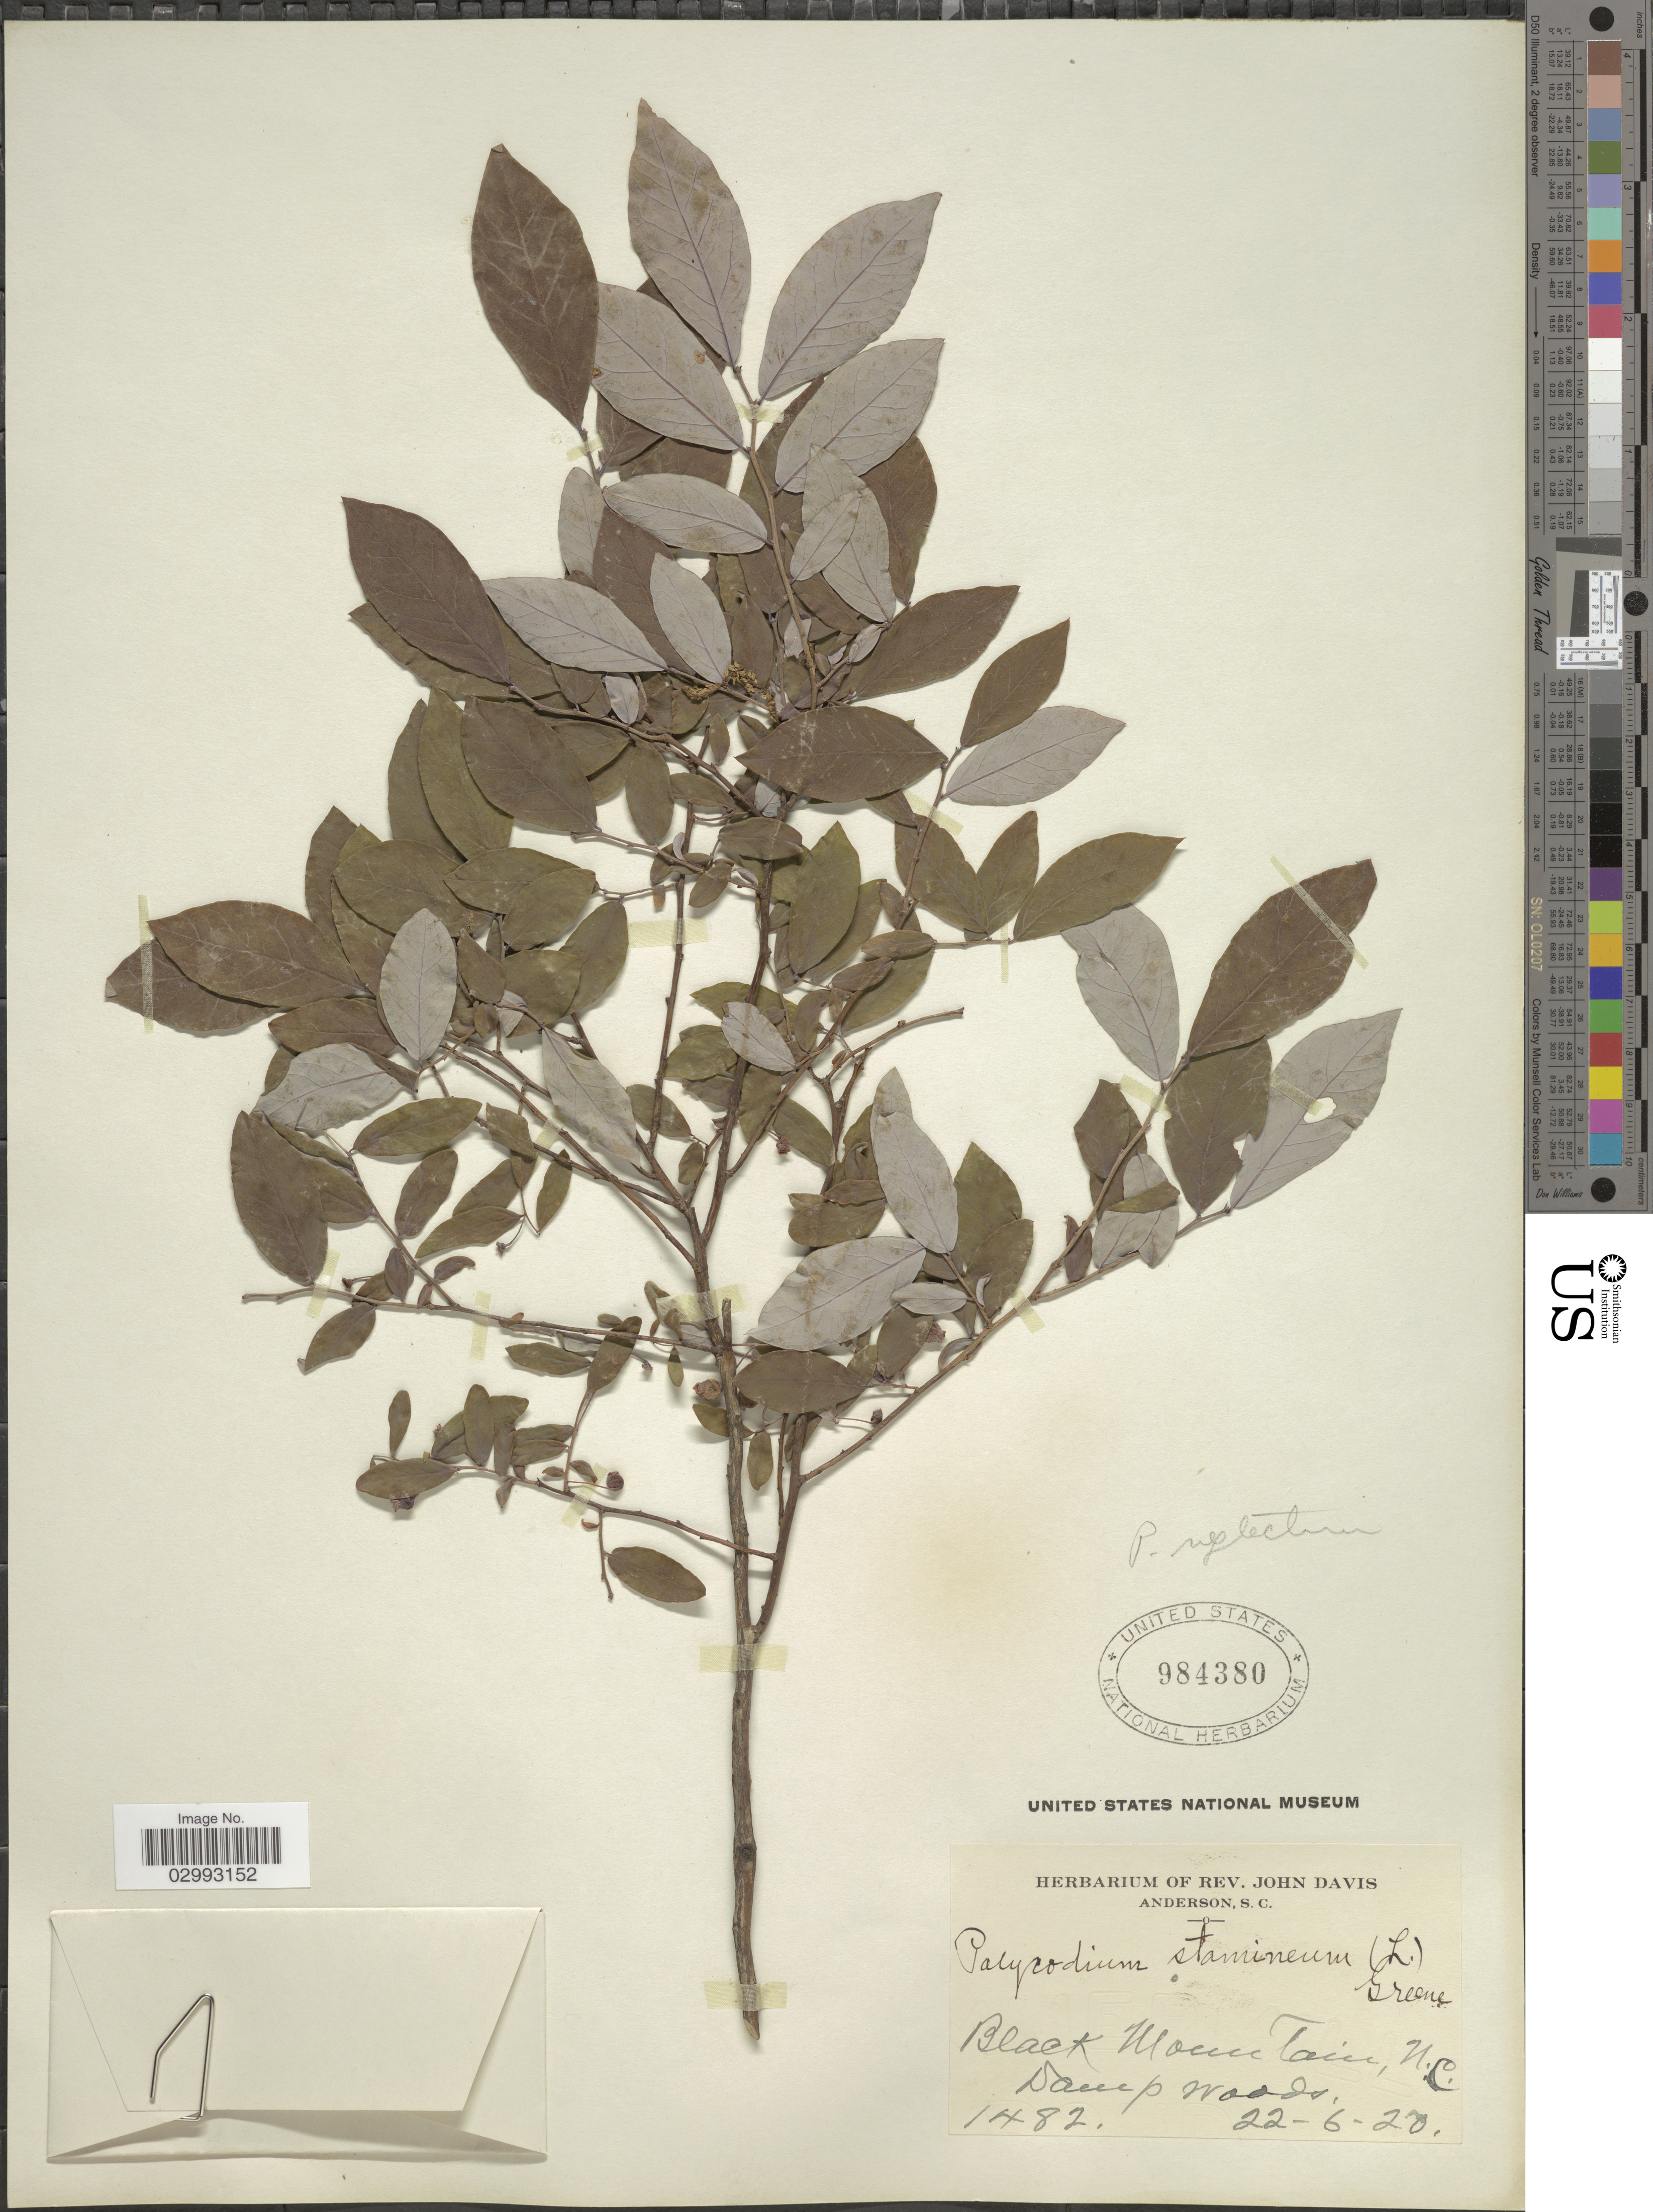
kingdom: Plantae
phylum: Tracheophyta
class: Magnoliopsida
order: Ericales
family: Ericaceae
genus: Polycodium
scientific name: Polycodium neglectum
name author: Small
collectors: ex herb. Rev. John Davis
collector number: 1482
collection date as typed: Transcribed d/m/y: 22/6/20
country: United States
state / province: North Carolina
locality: Black Mountain, N.C.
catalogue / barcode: US 984380